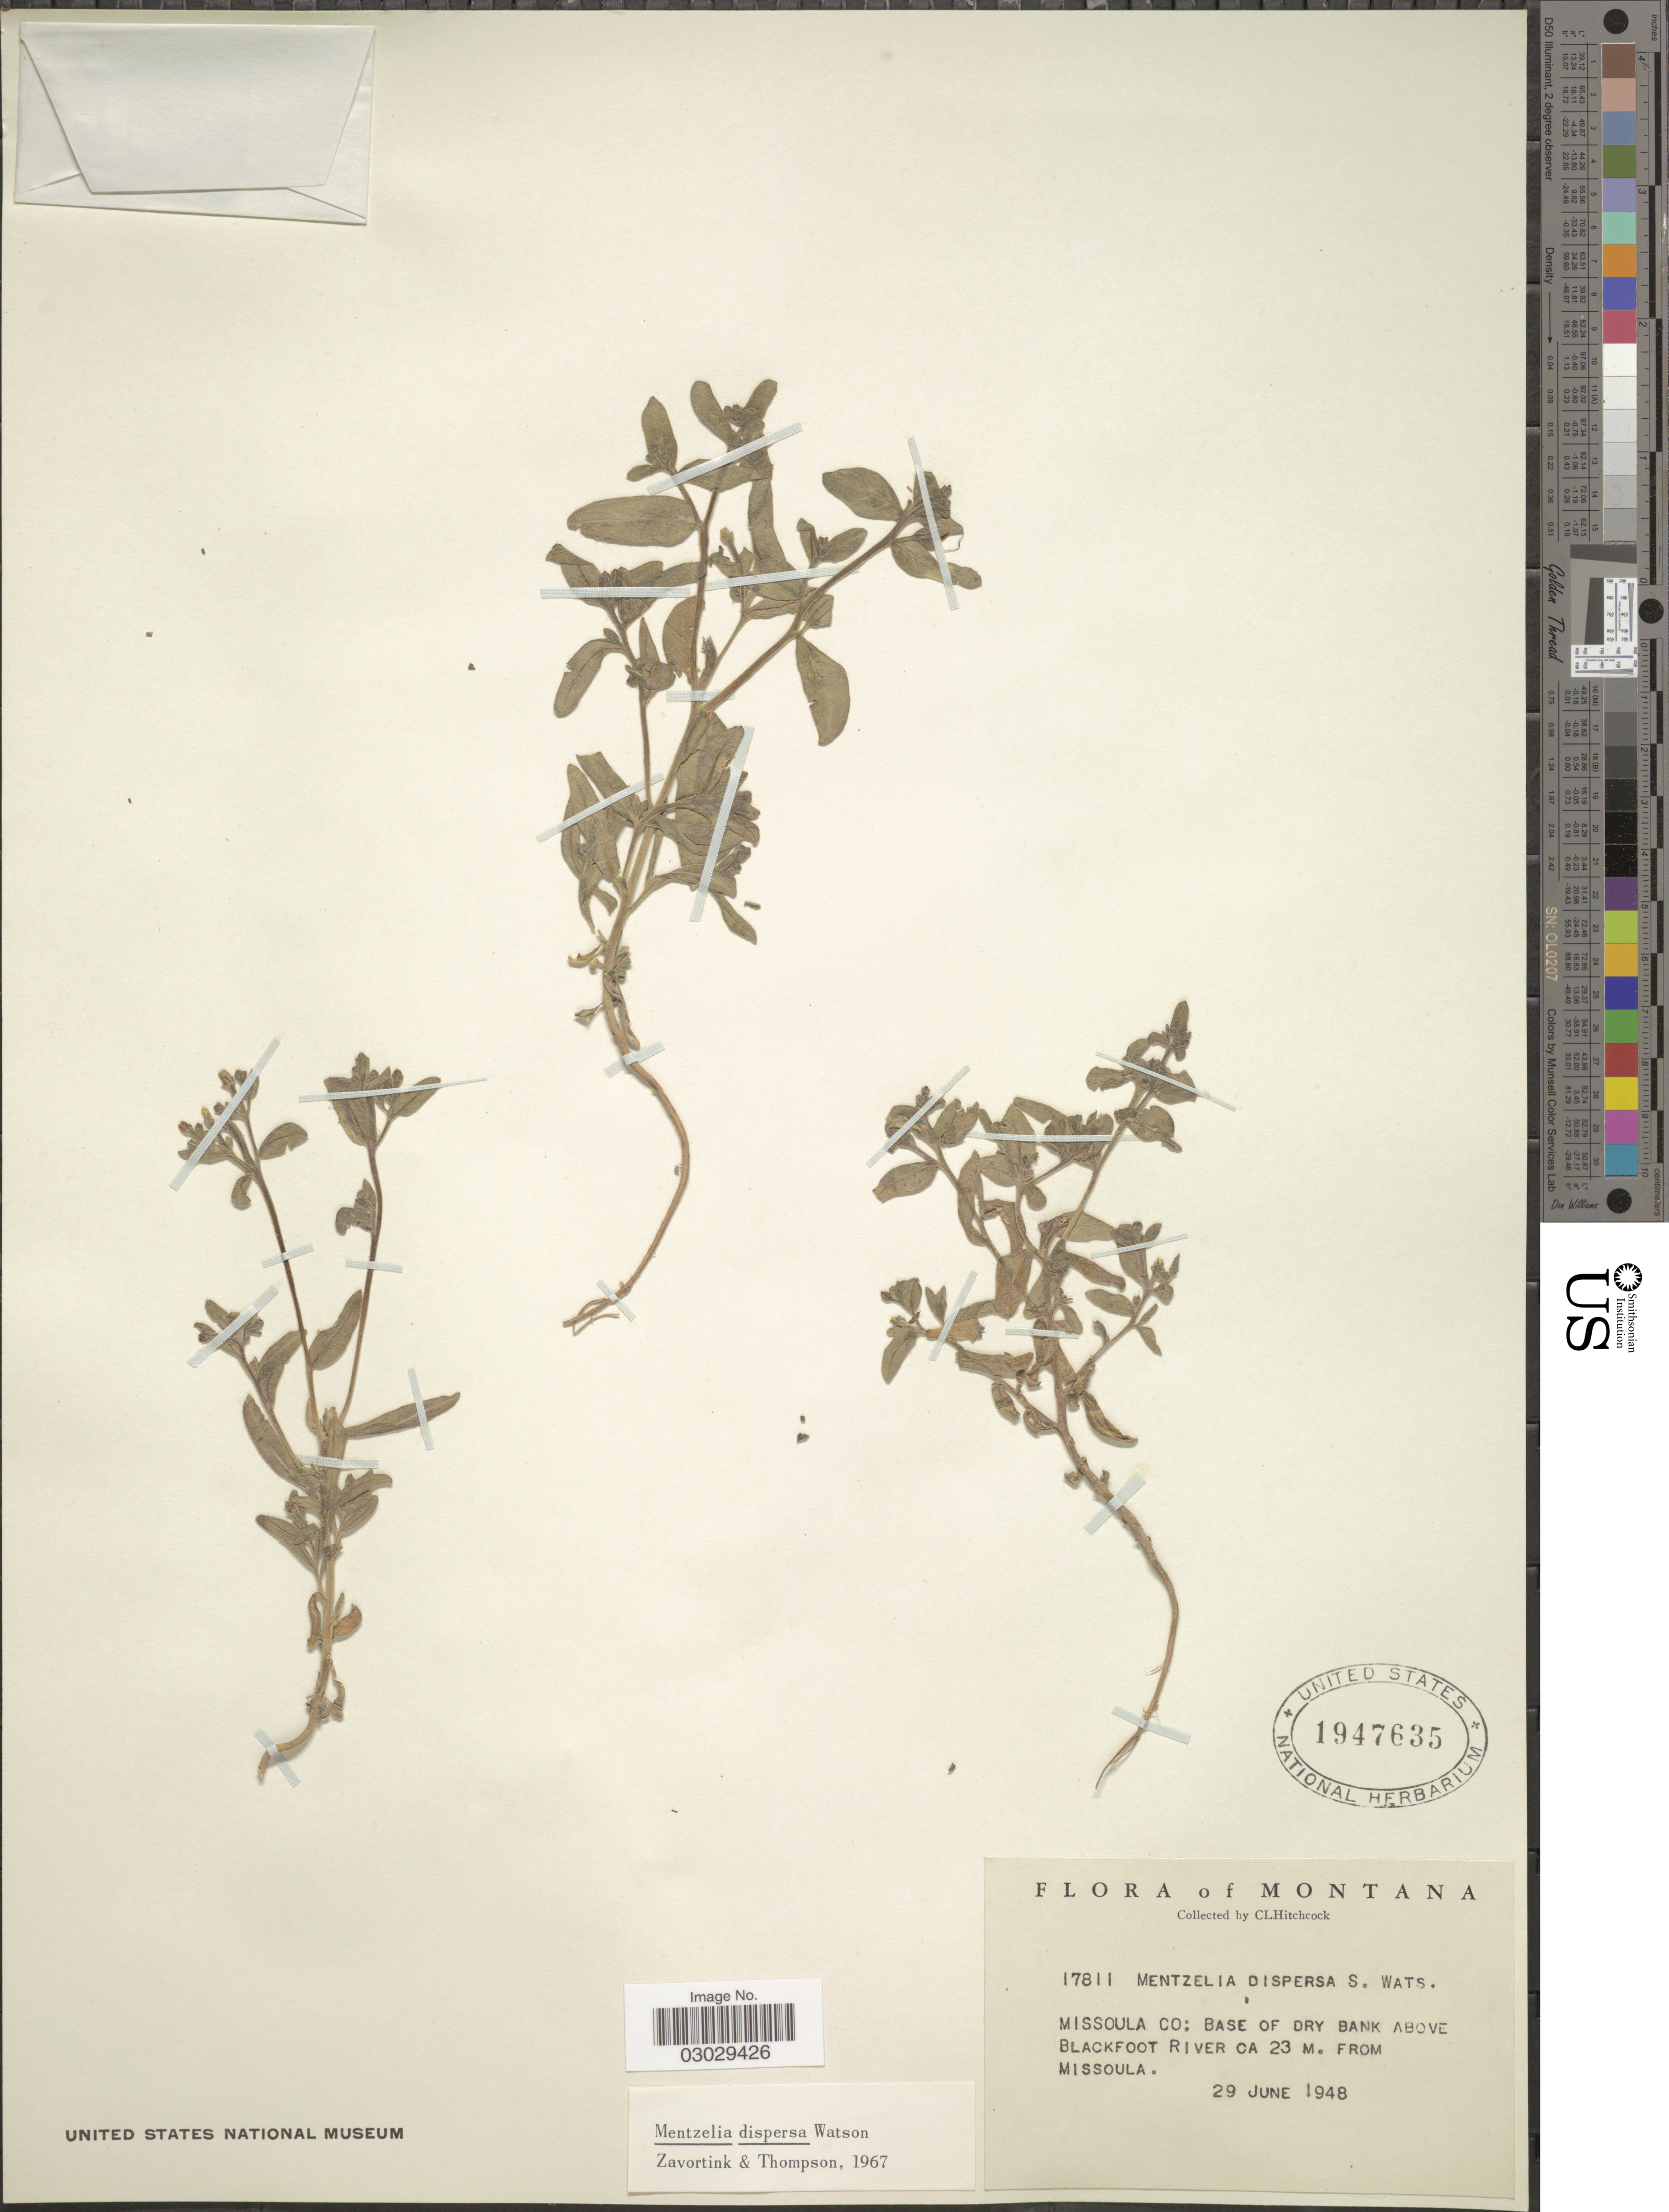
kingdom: Plantae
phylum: Tracheophyta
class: Magnoliopsida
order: Cornales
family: Loasaceae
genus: Mentzelia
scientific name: Mentzelia dispersa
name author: S. Watson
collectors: C. L. Hitchcock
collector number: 17811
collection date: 1948-06-29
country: United States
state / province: Montana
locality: Missoula Co: Base of dry bank above Blackfoot River ca 23 m. from Missoula.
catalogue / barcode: US 1947635